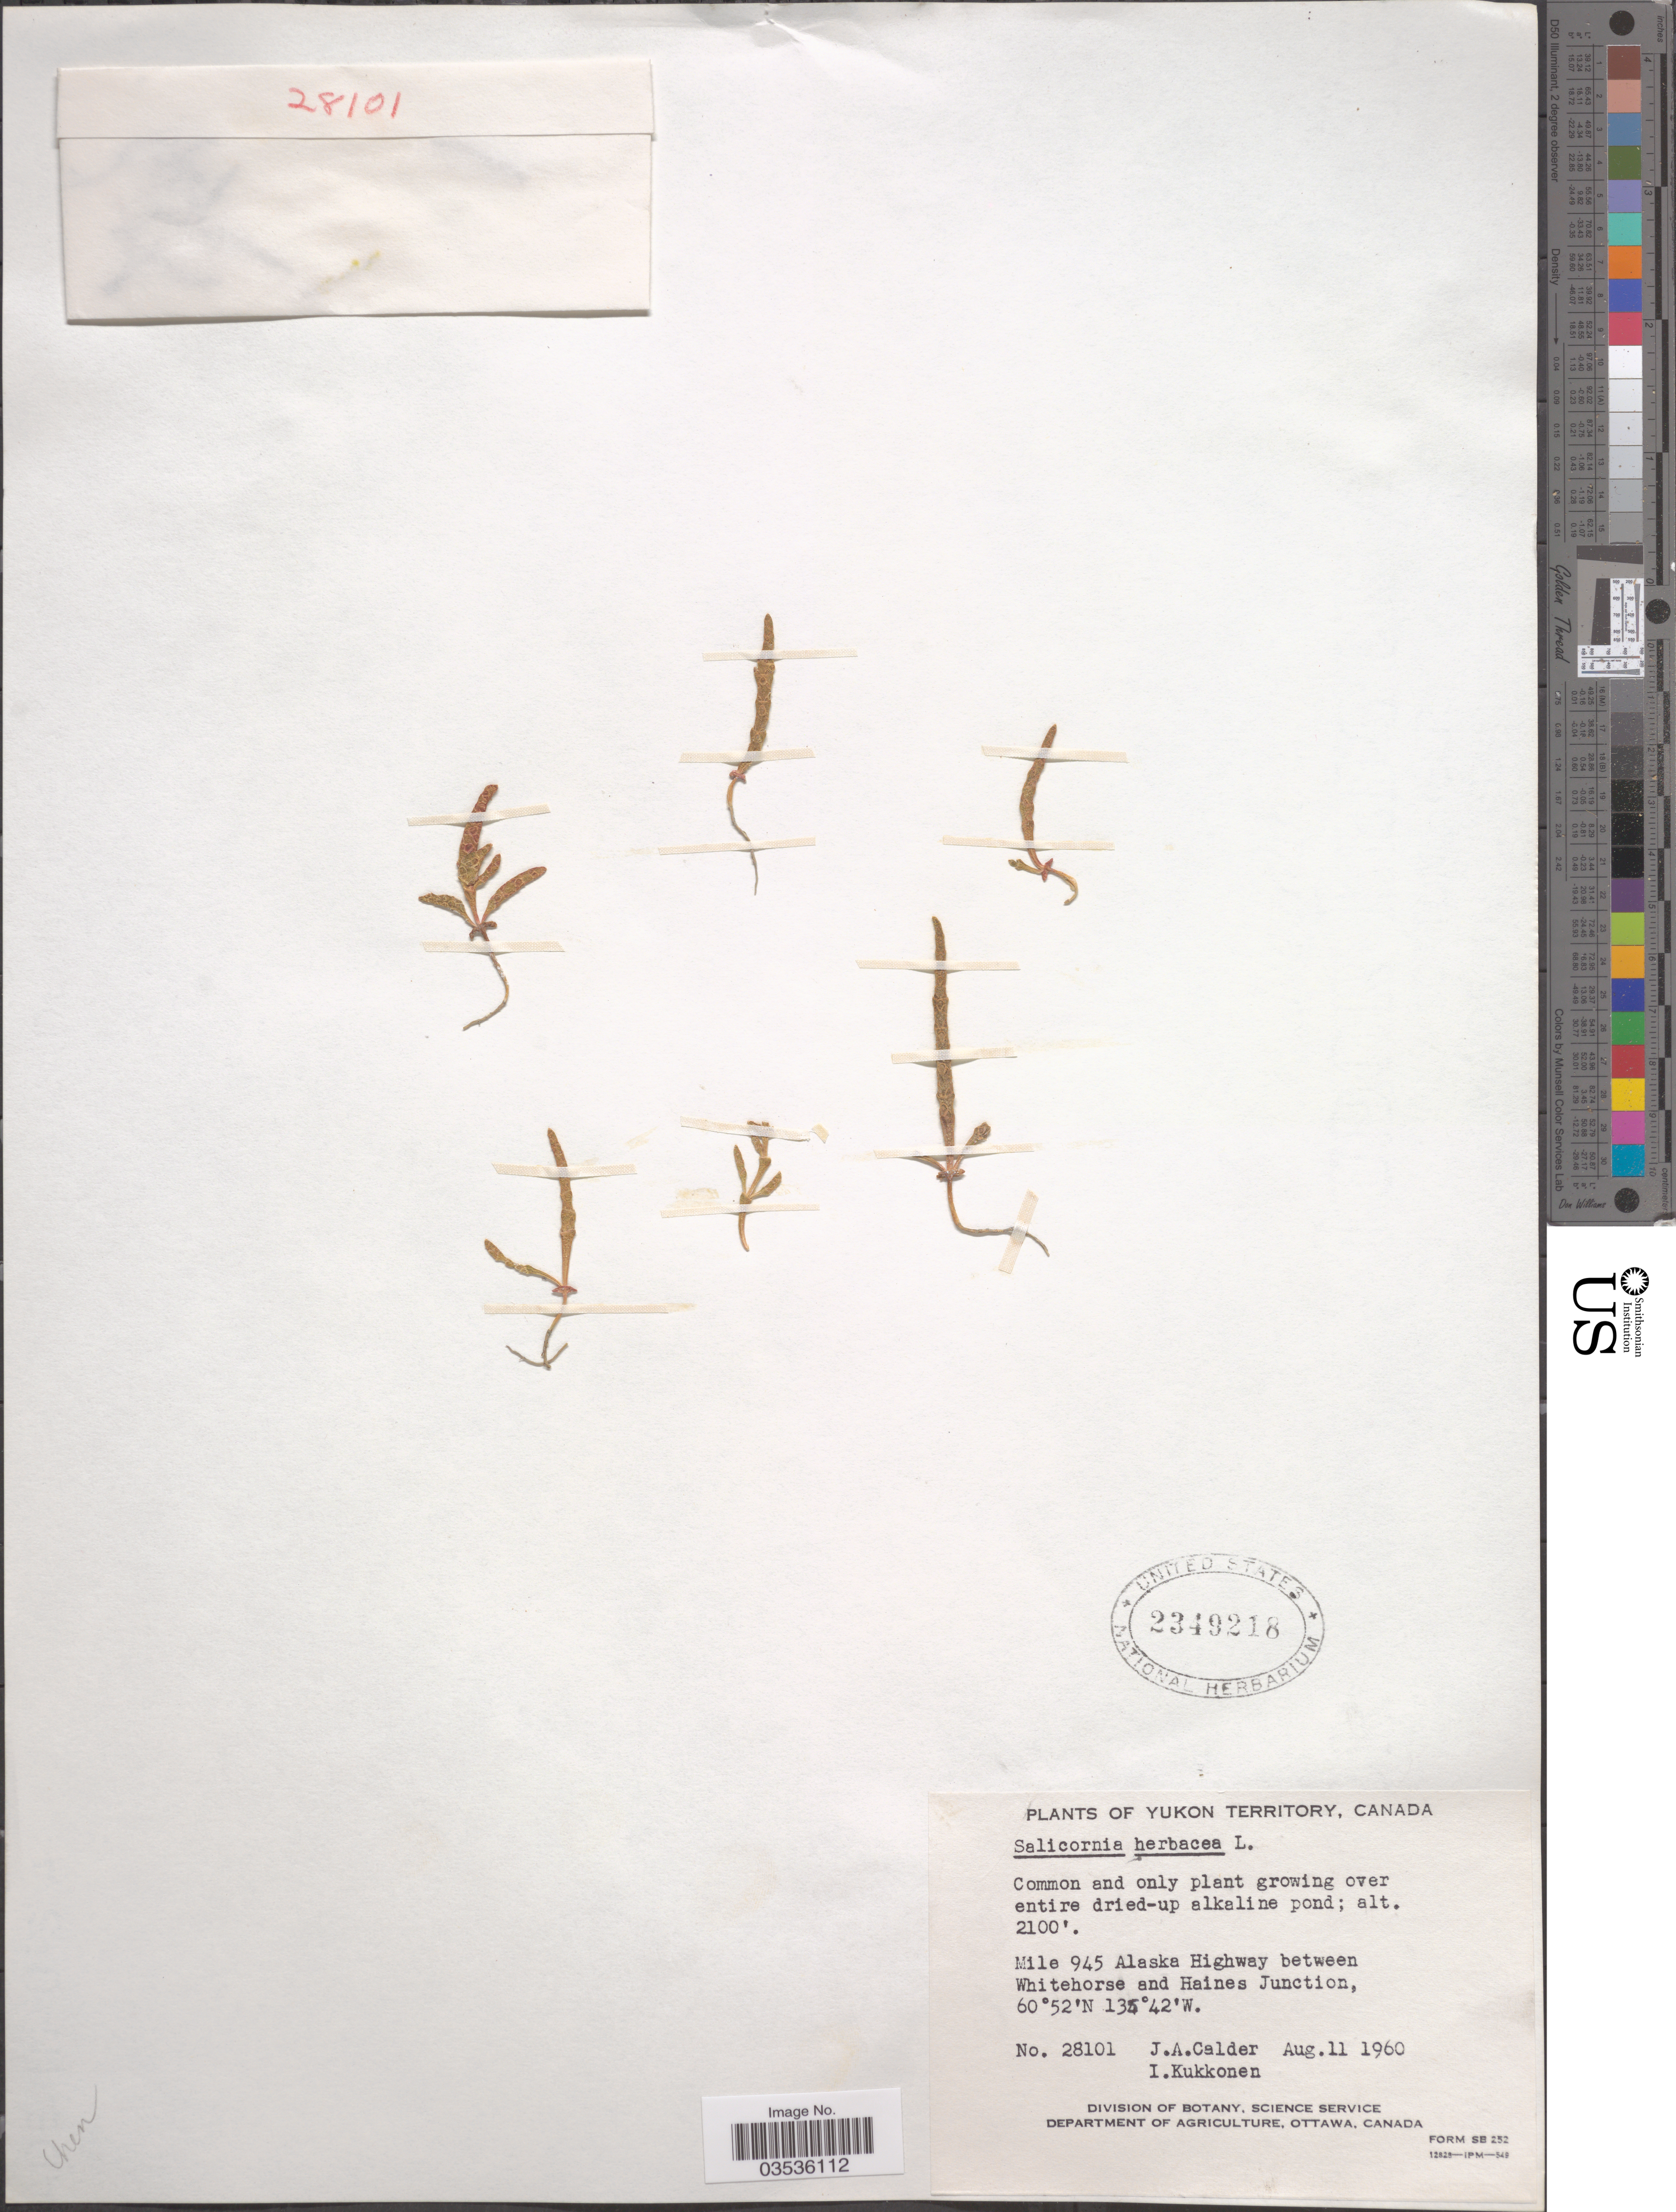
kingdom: Plantae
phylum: Tracheophyta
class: Magnoliopsida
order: Caryophyllales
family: Amaranthaceae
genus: Salicornia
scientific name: Salicornia europaea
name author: L.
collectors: J. A. Calder & I. Kukkonen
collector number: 28101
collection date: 1960-08-11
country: Canada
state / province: Yukon Territory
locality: Yukon Territory. Mile 945 Alaska Highway between Whitehorse and Haines Junction.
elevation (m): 640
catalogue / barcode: US 2349218